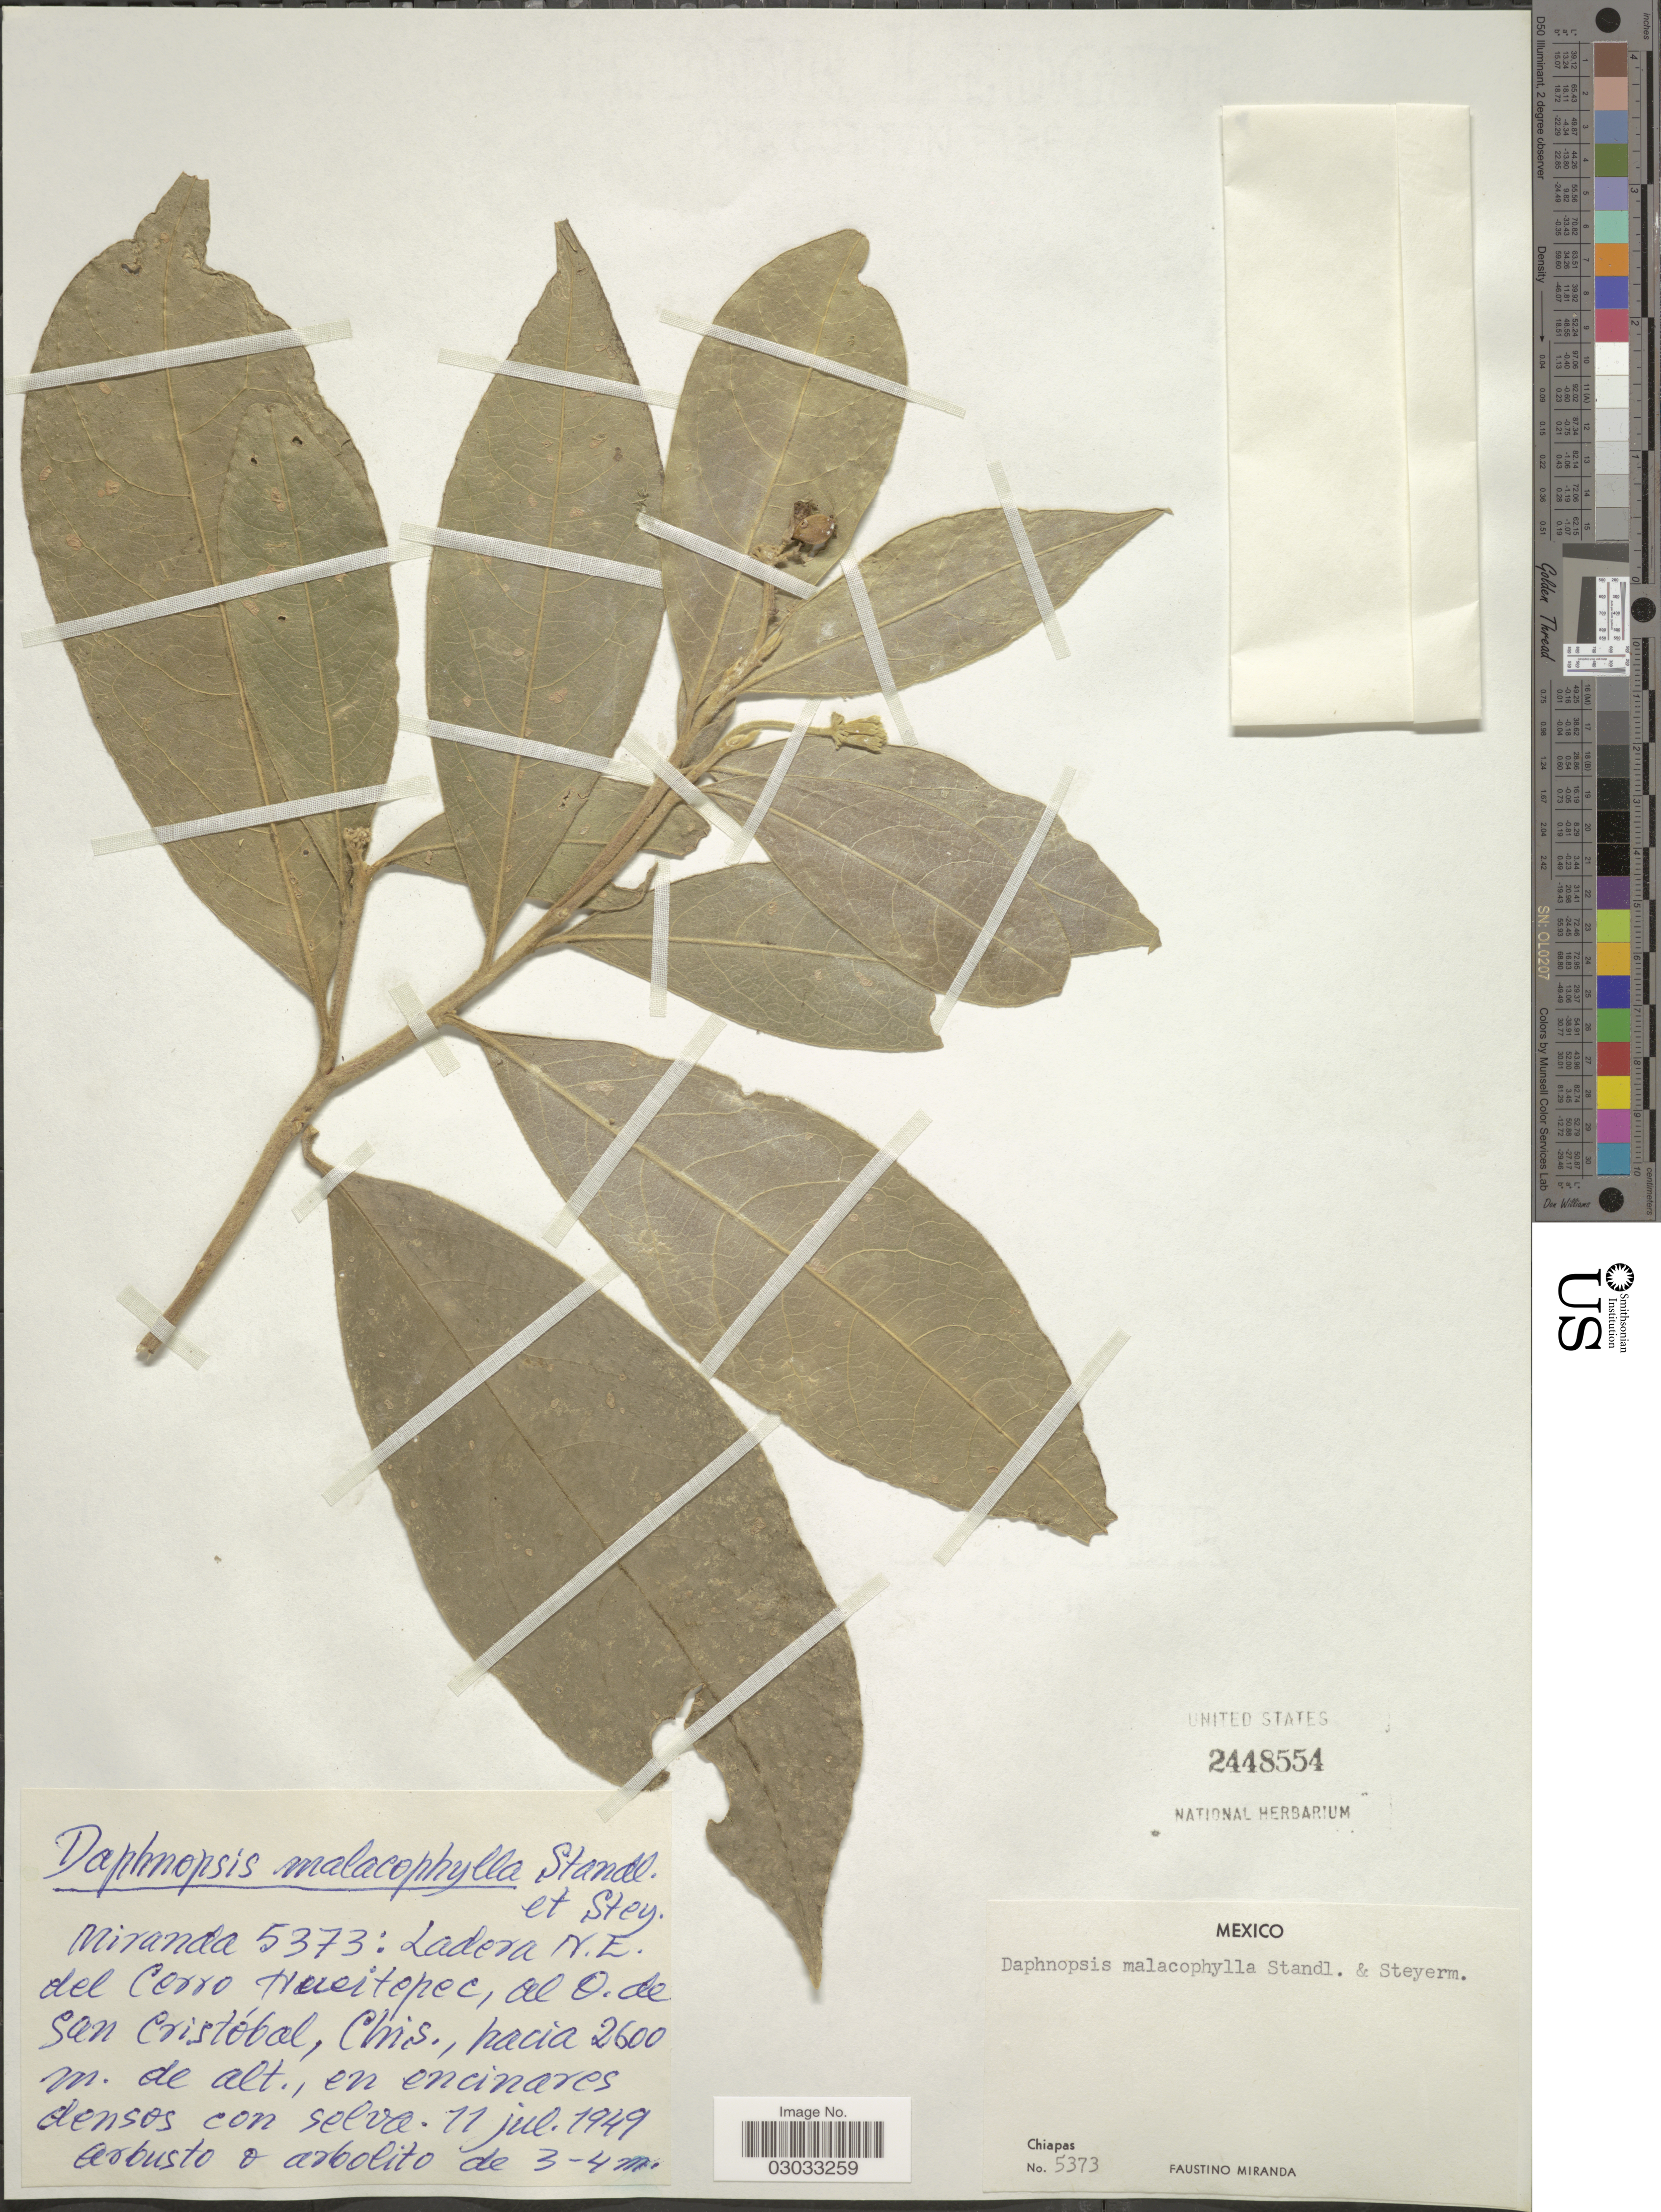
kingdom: Plantae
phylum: Tracheophyta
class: Magnoliopsida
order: Malvales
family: Thymelaeaceae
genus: Daphnopsis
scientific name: Daphnopsis malacophylla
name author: Standl. & Steyerm.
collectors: F. Miranda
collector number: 5373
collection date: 1949-07-11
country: Mexico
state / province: Chiapas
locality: Ladera N.E. del Cerro Hueitepec, al O. de San Cristóbal.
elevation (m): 2600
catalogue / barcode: US 2448554